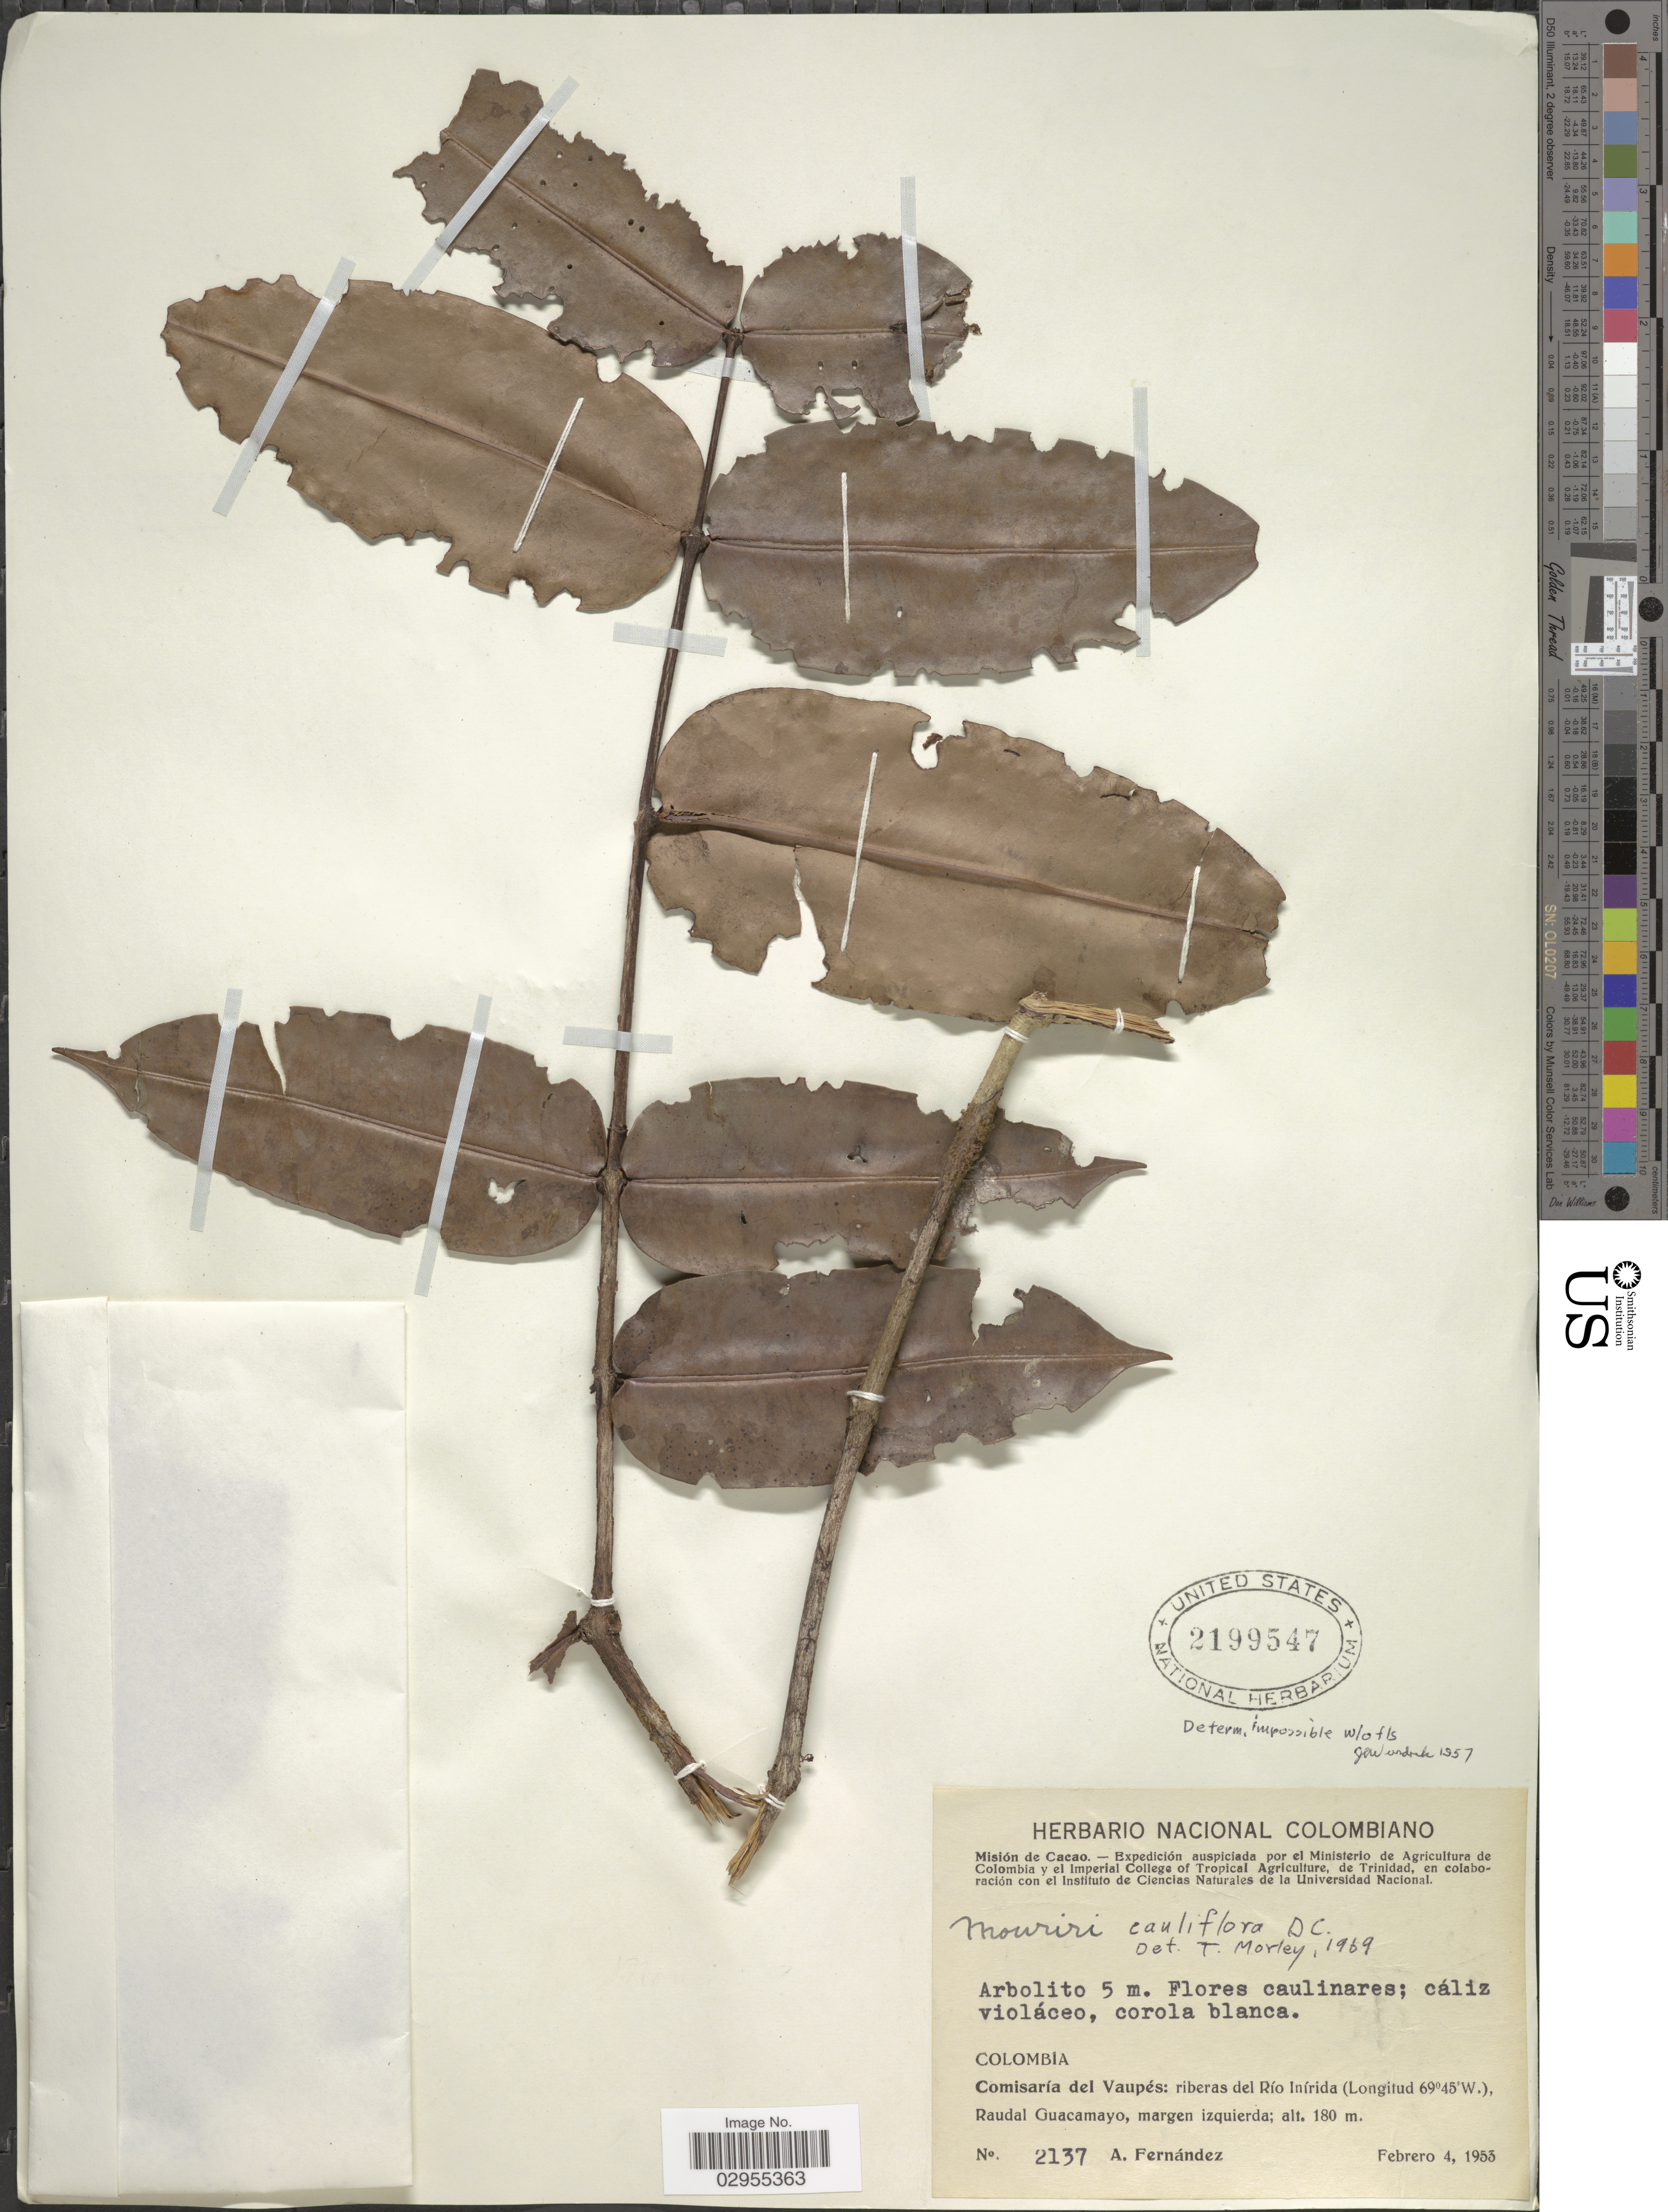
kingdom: Plantae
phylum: Tracheophyta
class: Magnoliopsida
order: Myrtales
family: Melastomataceae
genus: Mouriri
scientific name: Mouriri cauliflora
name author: DC.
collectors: A. Fernández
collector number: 2137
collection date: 1953-02-04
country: Colombia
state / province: Vaupés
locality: Comisaría del Vaupés: riberas del Río Inírida, Raudal Guacamayo.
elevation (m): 180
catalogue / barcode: US 2199547